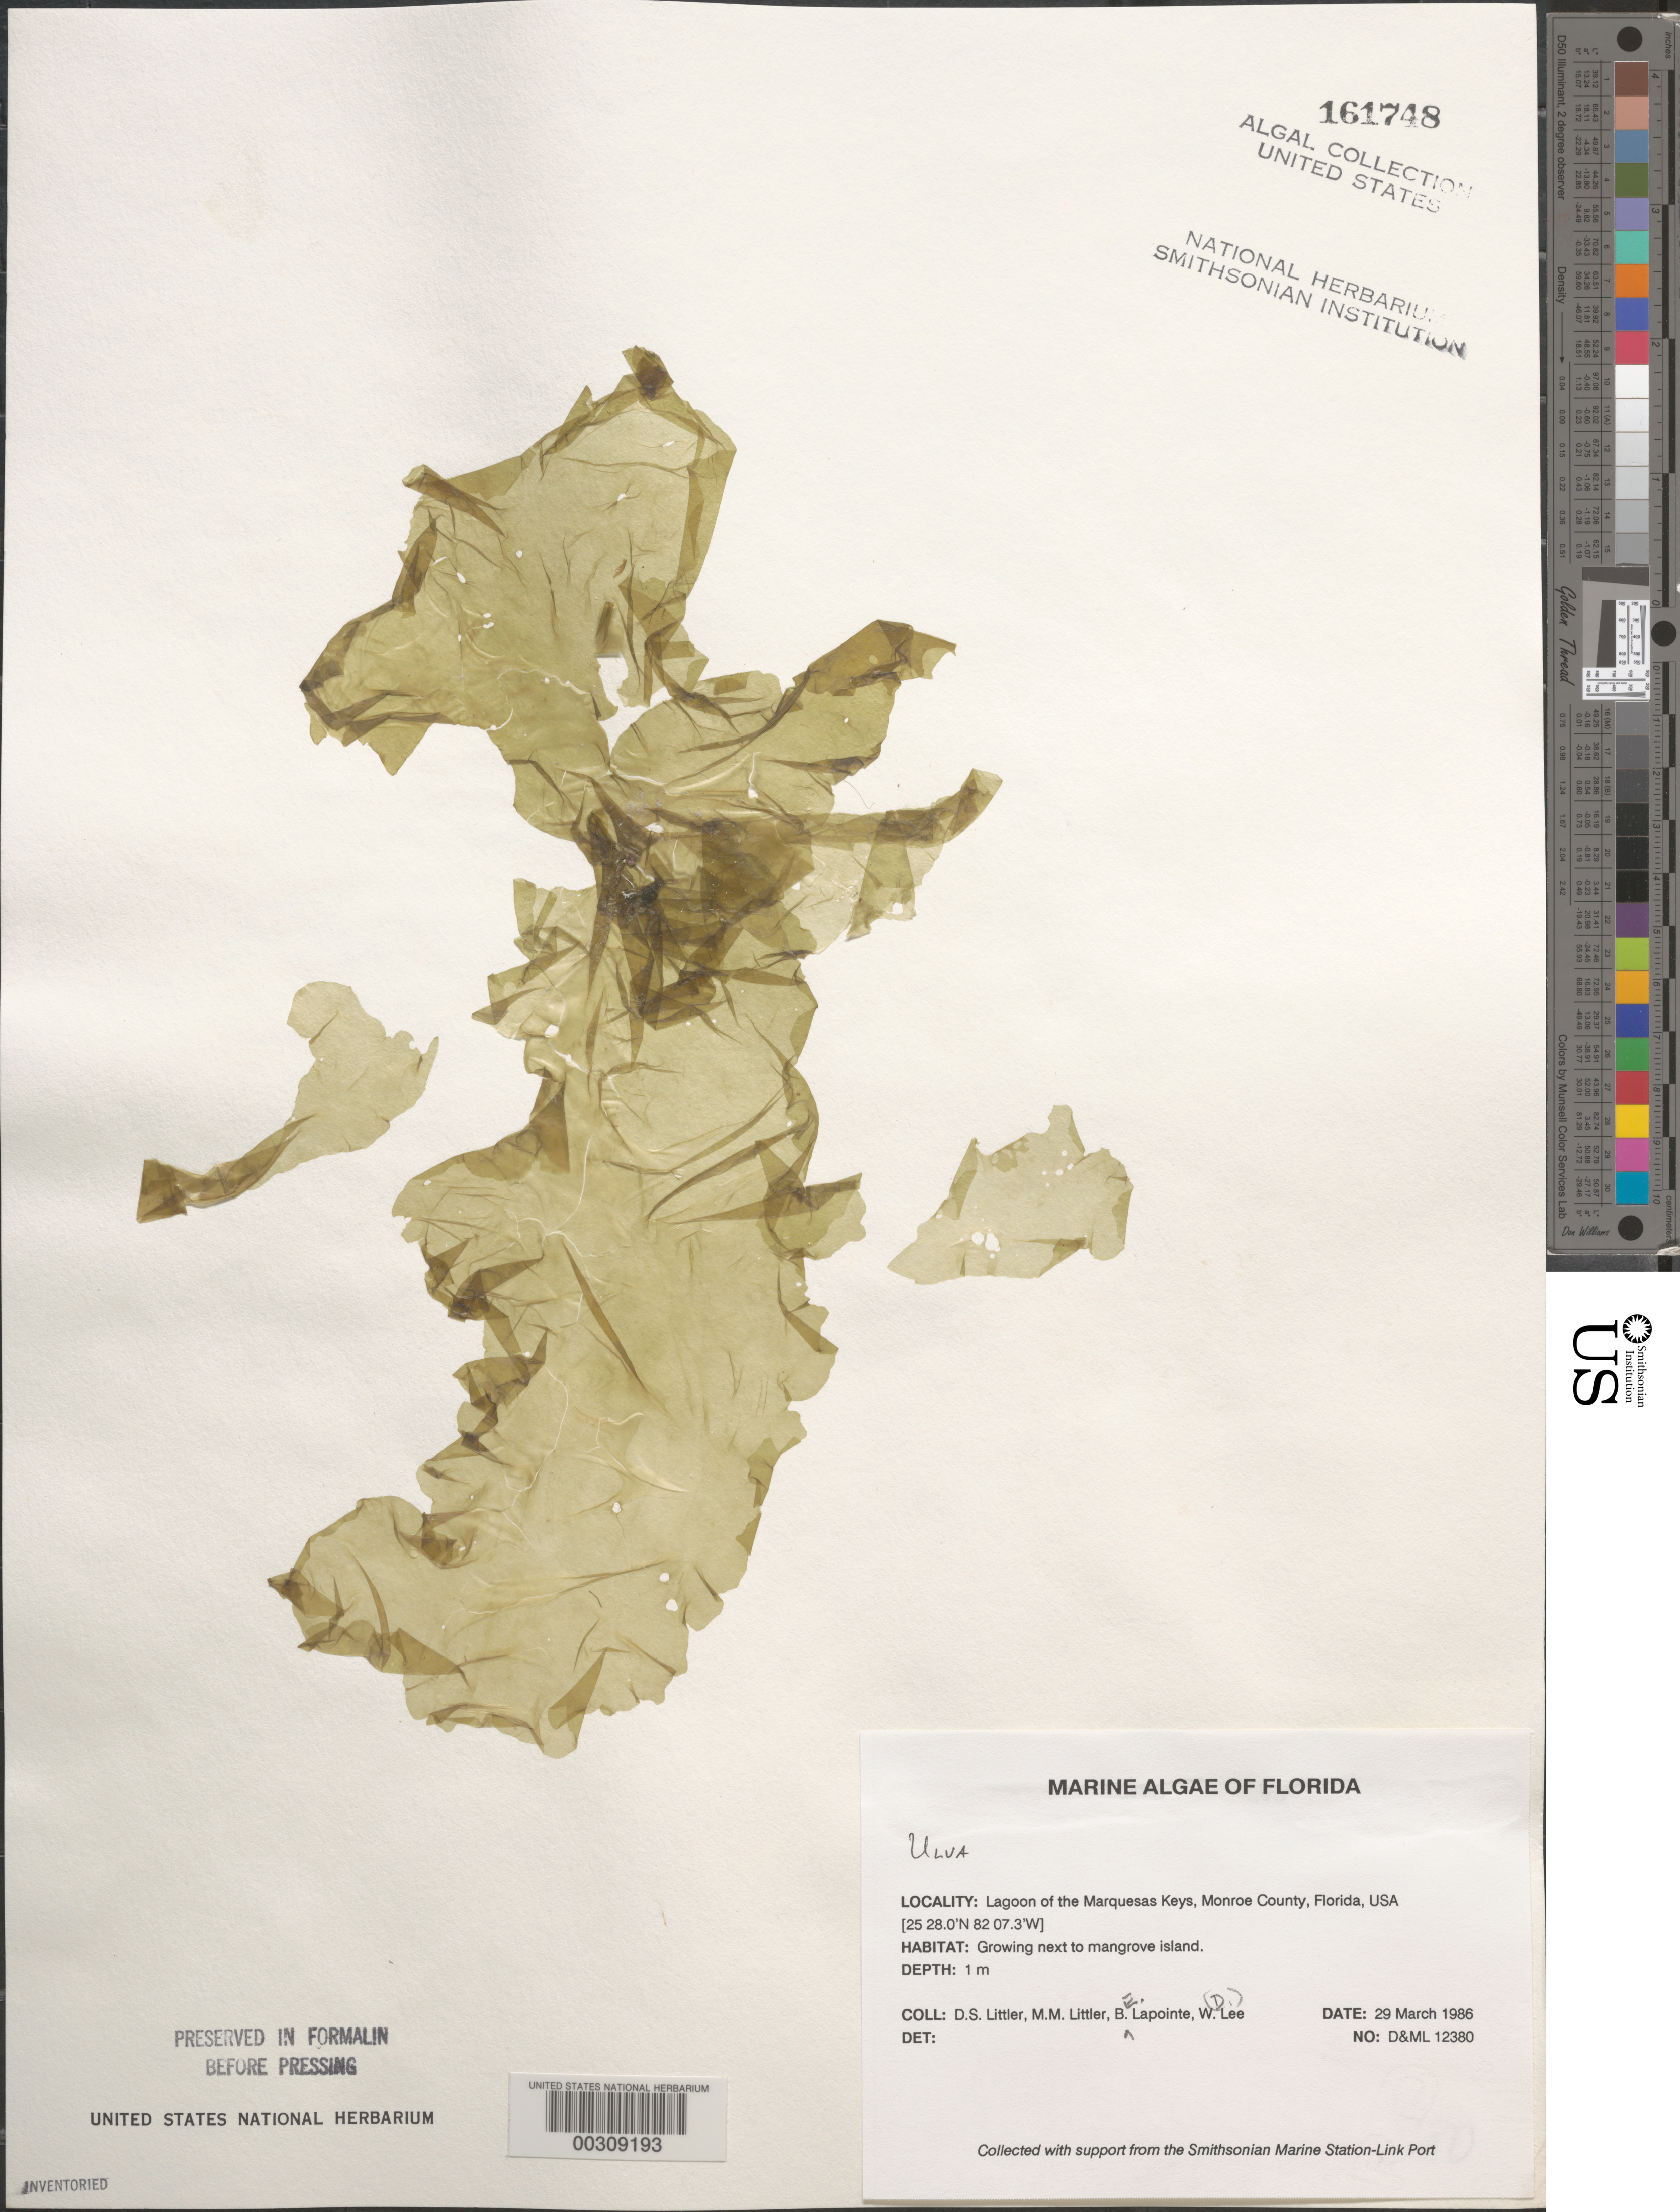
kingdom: Plantae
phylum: Chlorophyta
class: Ulvophyceae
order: Ulvales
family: Ulvaceae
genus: Ulva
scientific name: Ulva sp.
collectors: D. S. Littler, M. M. Littler, B. Lapointe & W. Lee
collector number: D&ML 12380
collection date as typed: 29 Mar 1986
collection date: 1986-03-29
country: United States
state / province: Florida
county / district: Monroe County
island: Marquesas Keys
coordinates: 25 28.0' N, 82 07.3' W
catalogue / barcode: US 161748